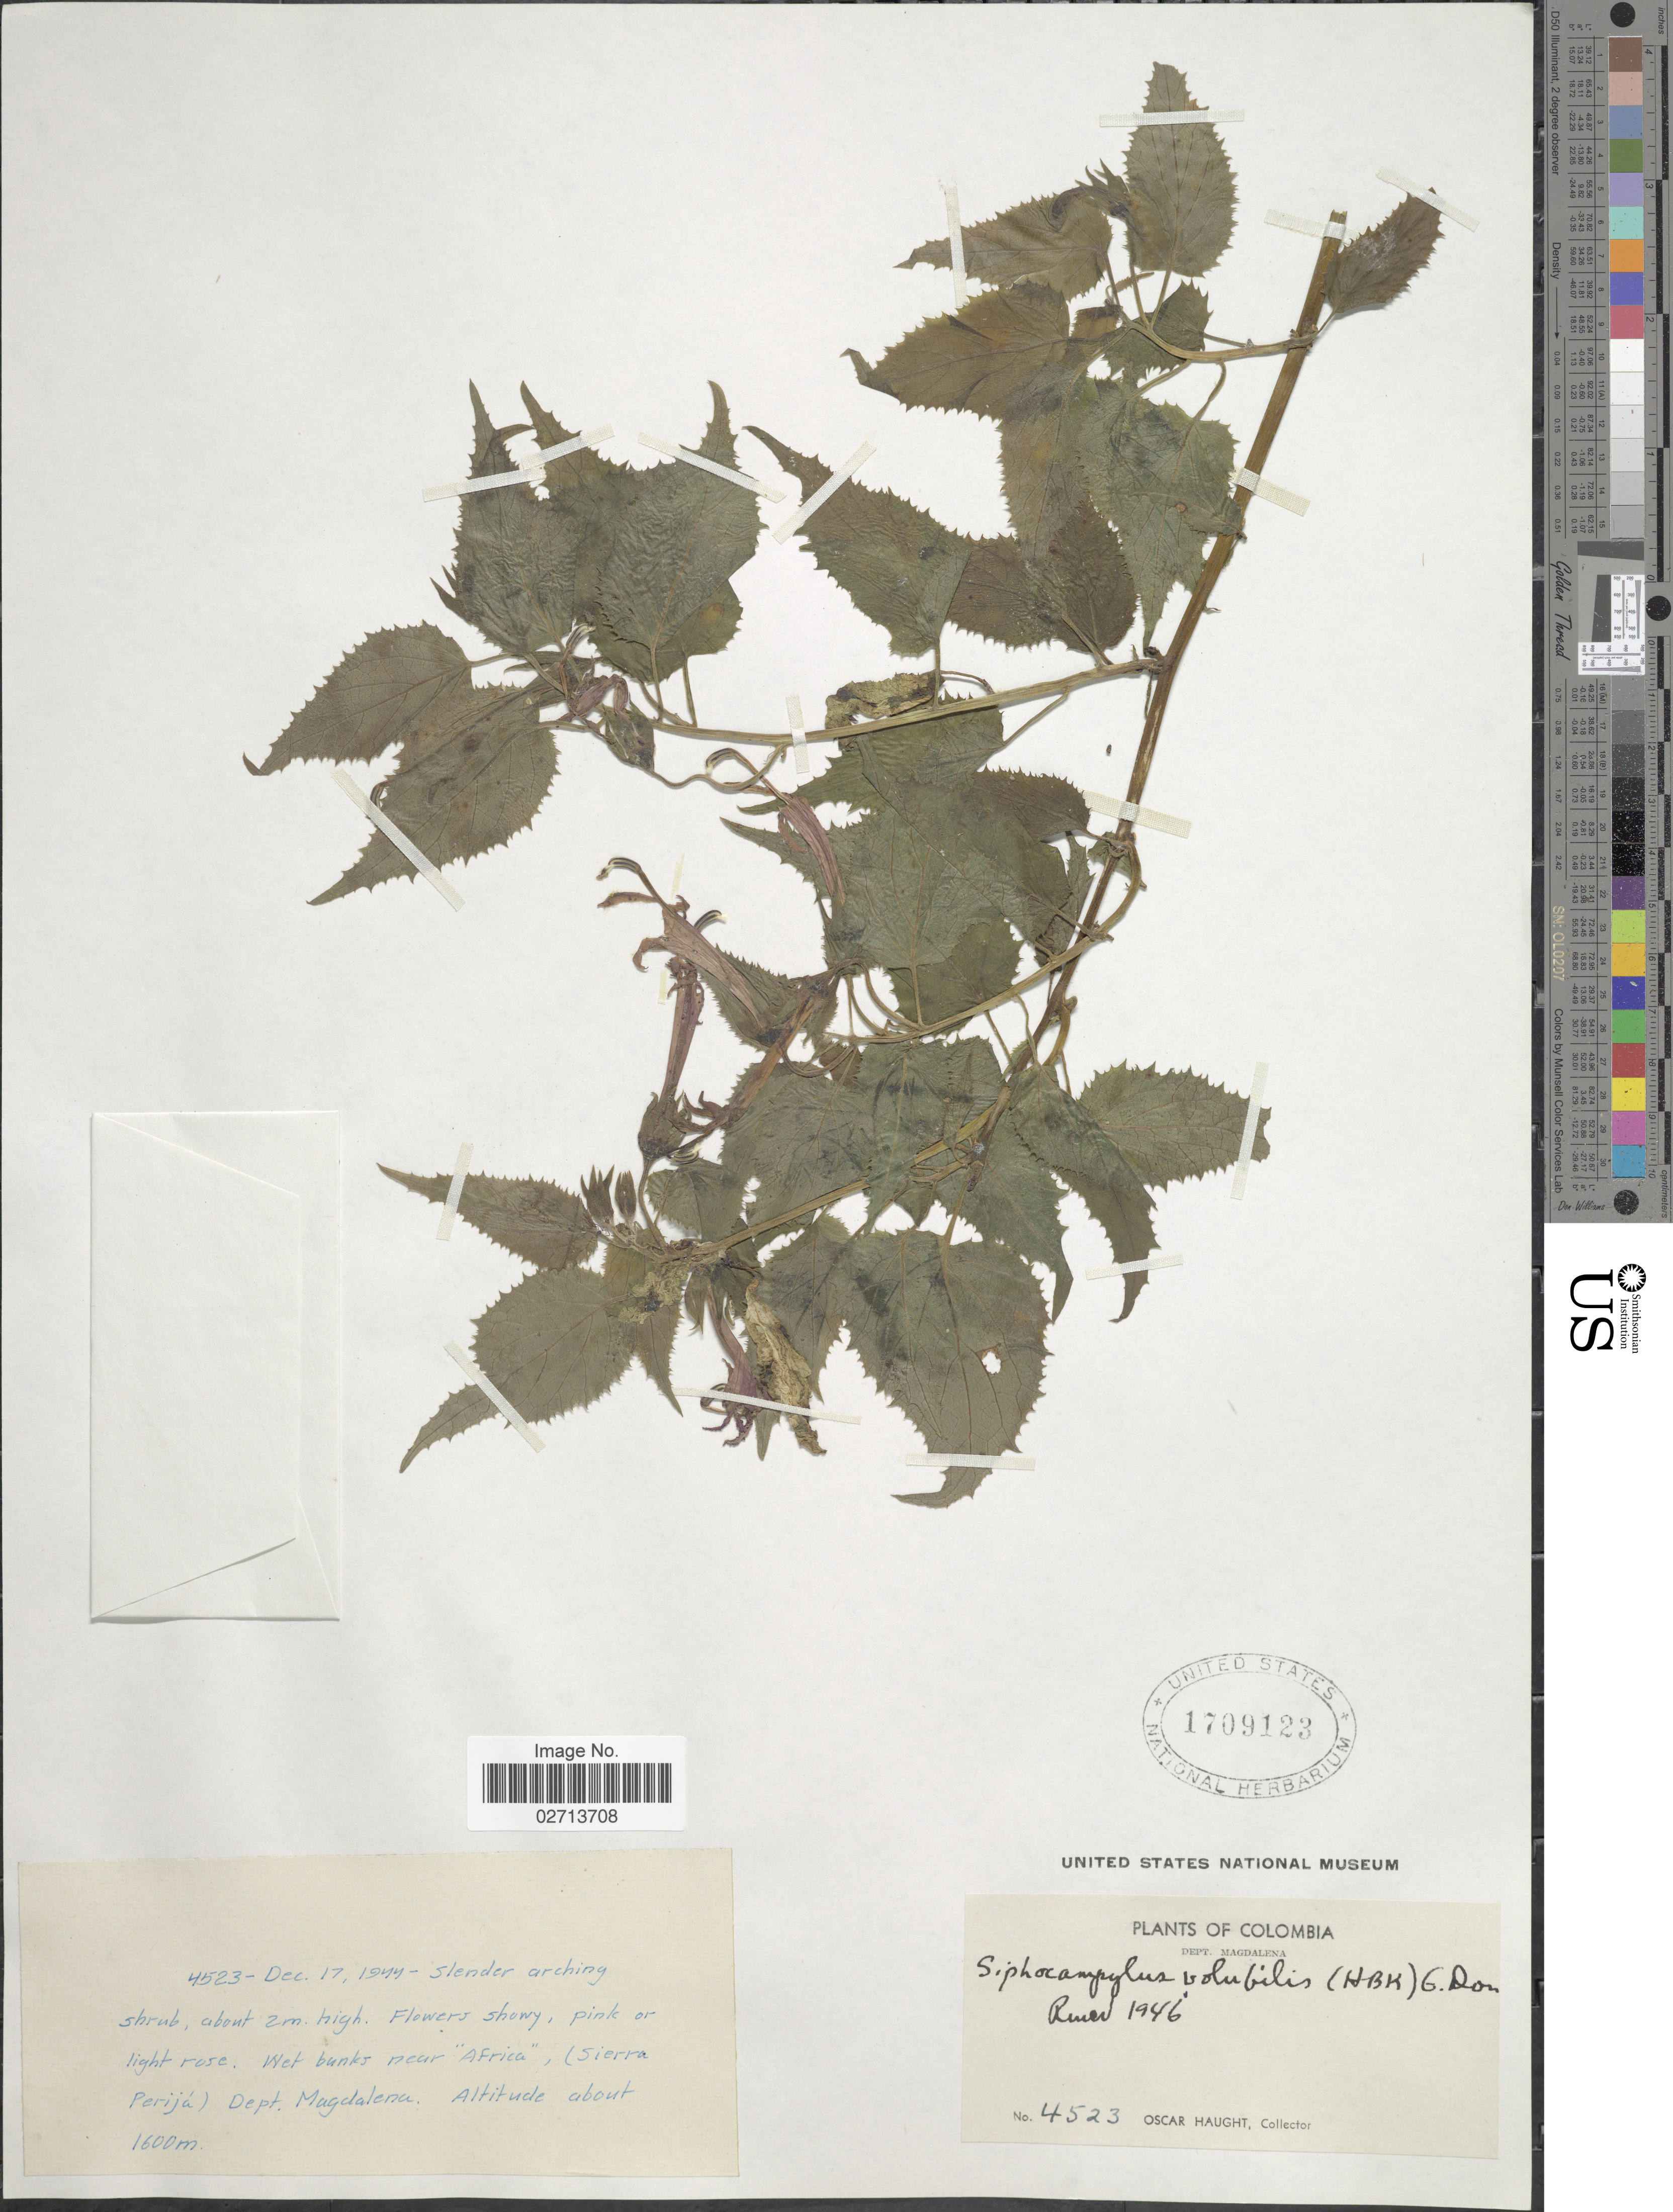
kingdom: Plantae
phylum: Tracheophyta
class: Magnoliopsida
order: Asterales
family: Campanulaceae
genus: Siphocampylus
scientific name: Siphocampylus cordatus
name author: (Willd. ex Schult.) E. Wimm.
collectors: O. Haught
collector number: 4523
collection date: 1944-12-17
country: Colombia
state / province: Magdalena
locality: Dept. Magdalena, Wet banks near 'Africa', (Sierra Perijá)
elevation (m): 1600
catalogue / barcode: US 1709123